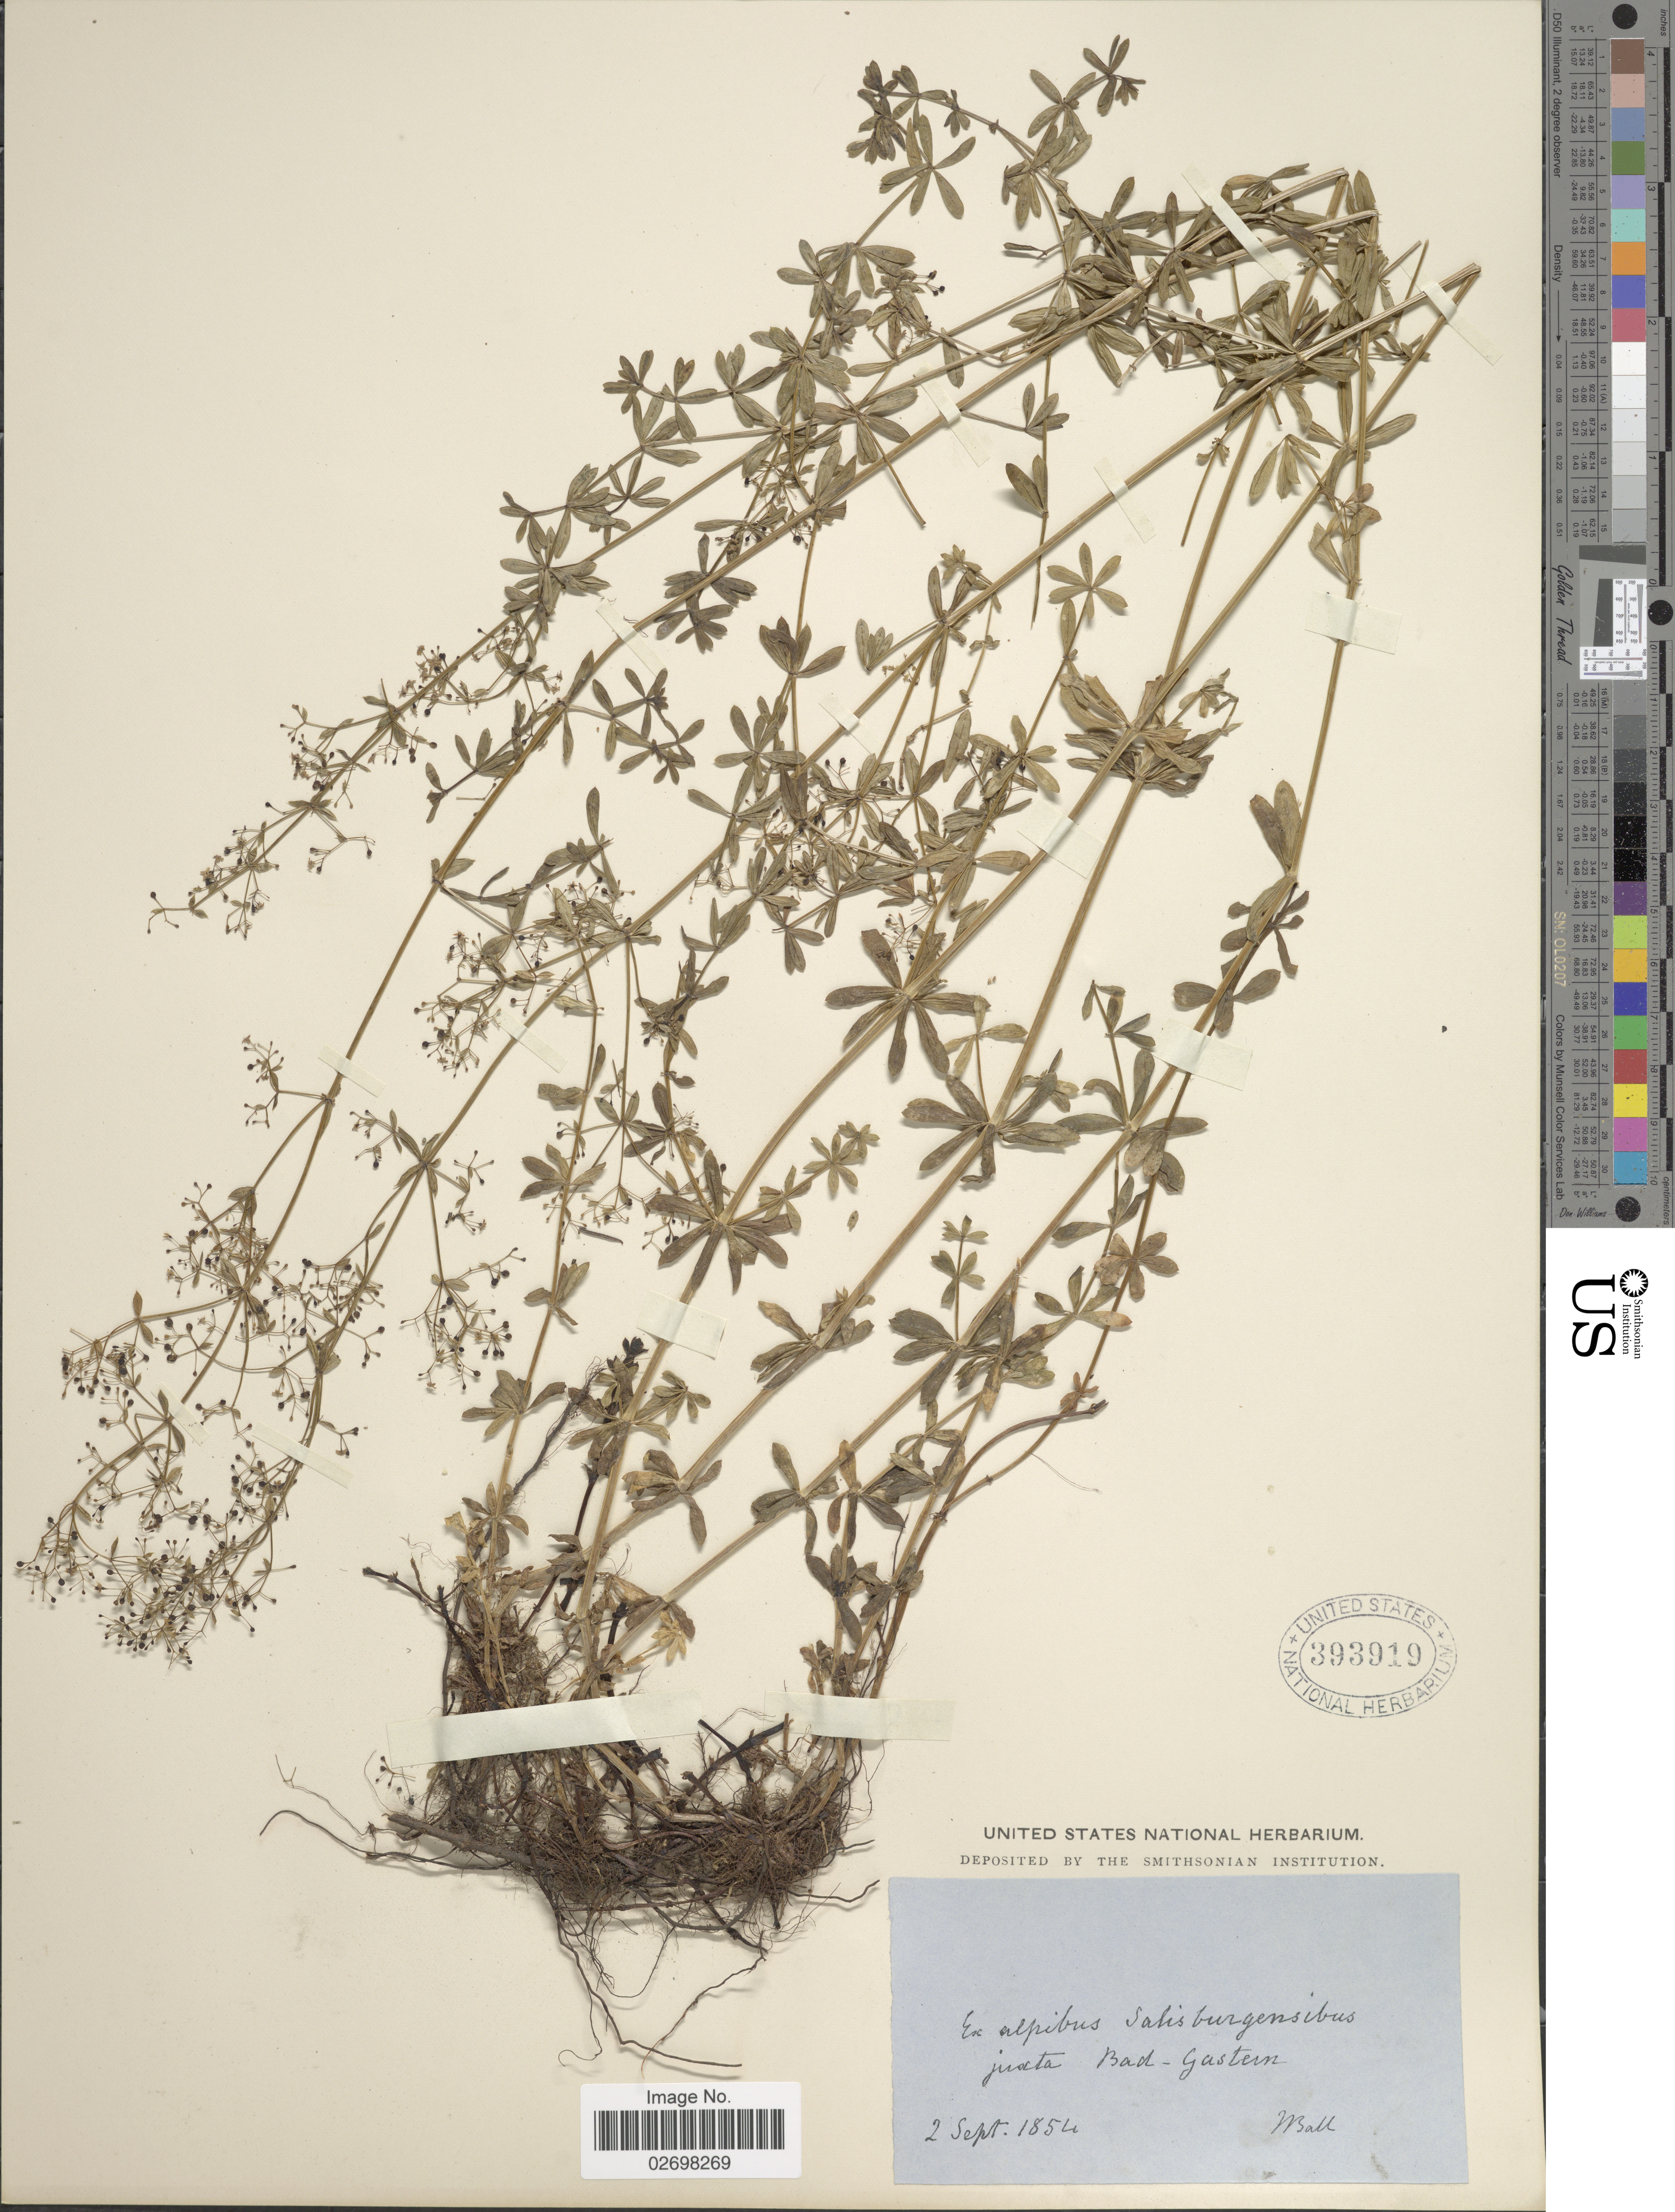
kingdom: Plantae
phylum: Tracheophyta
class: Magnoliopsida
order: Gentianales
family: Rubiaceae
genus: Galium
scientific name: Galium sp.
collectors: J. Ball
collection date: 1854-09-02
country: Austria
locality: Alpibus Salisburgensibus juxta Bad-Gastern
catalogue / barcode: US 393919